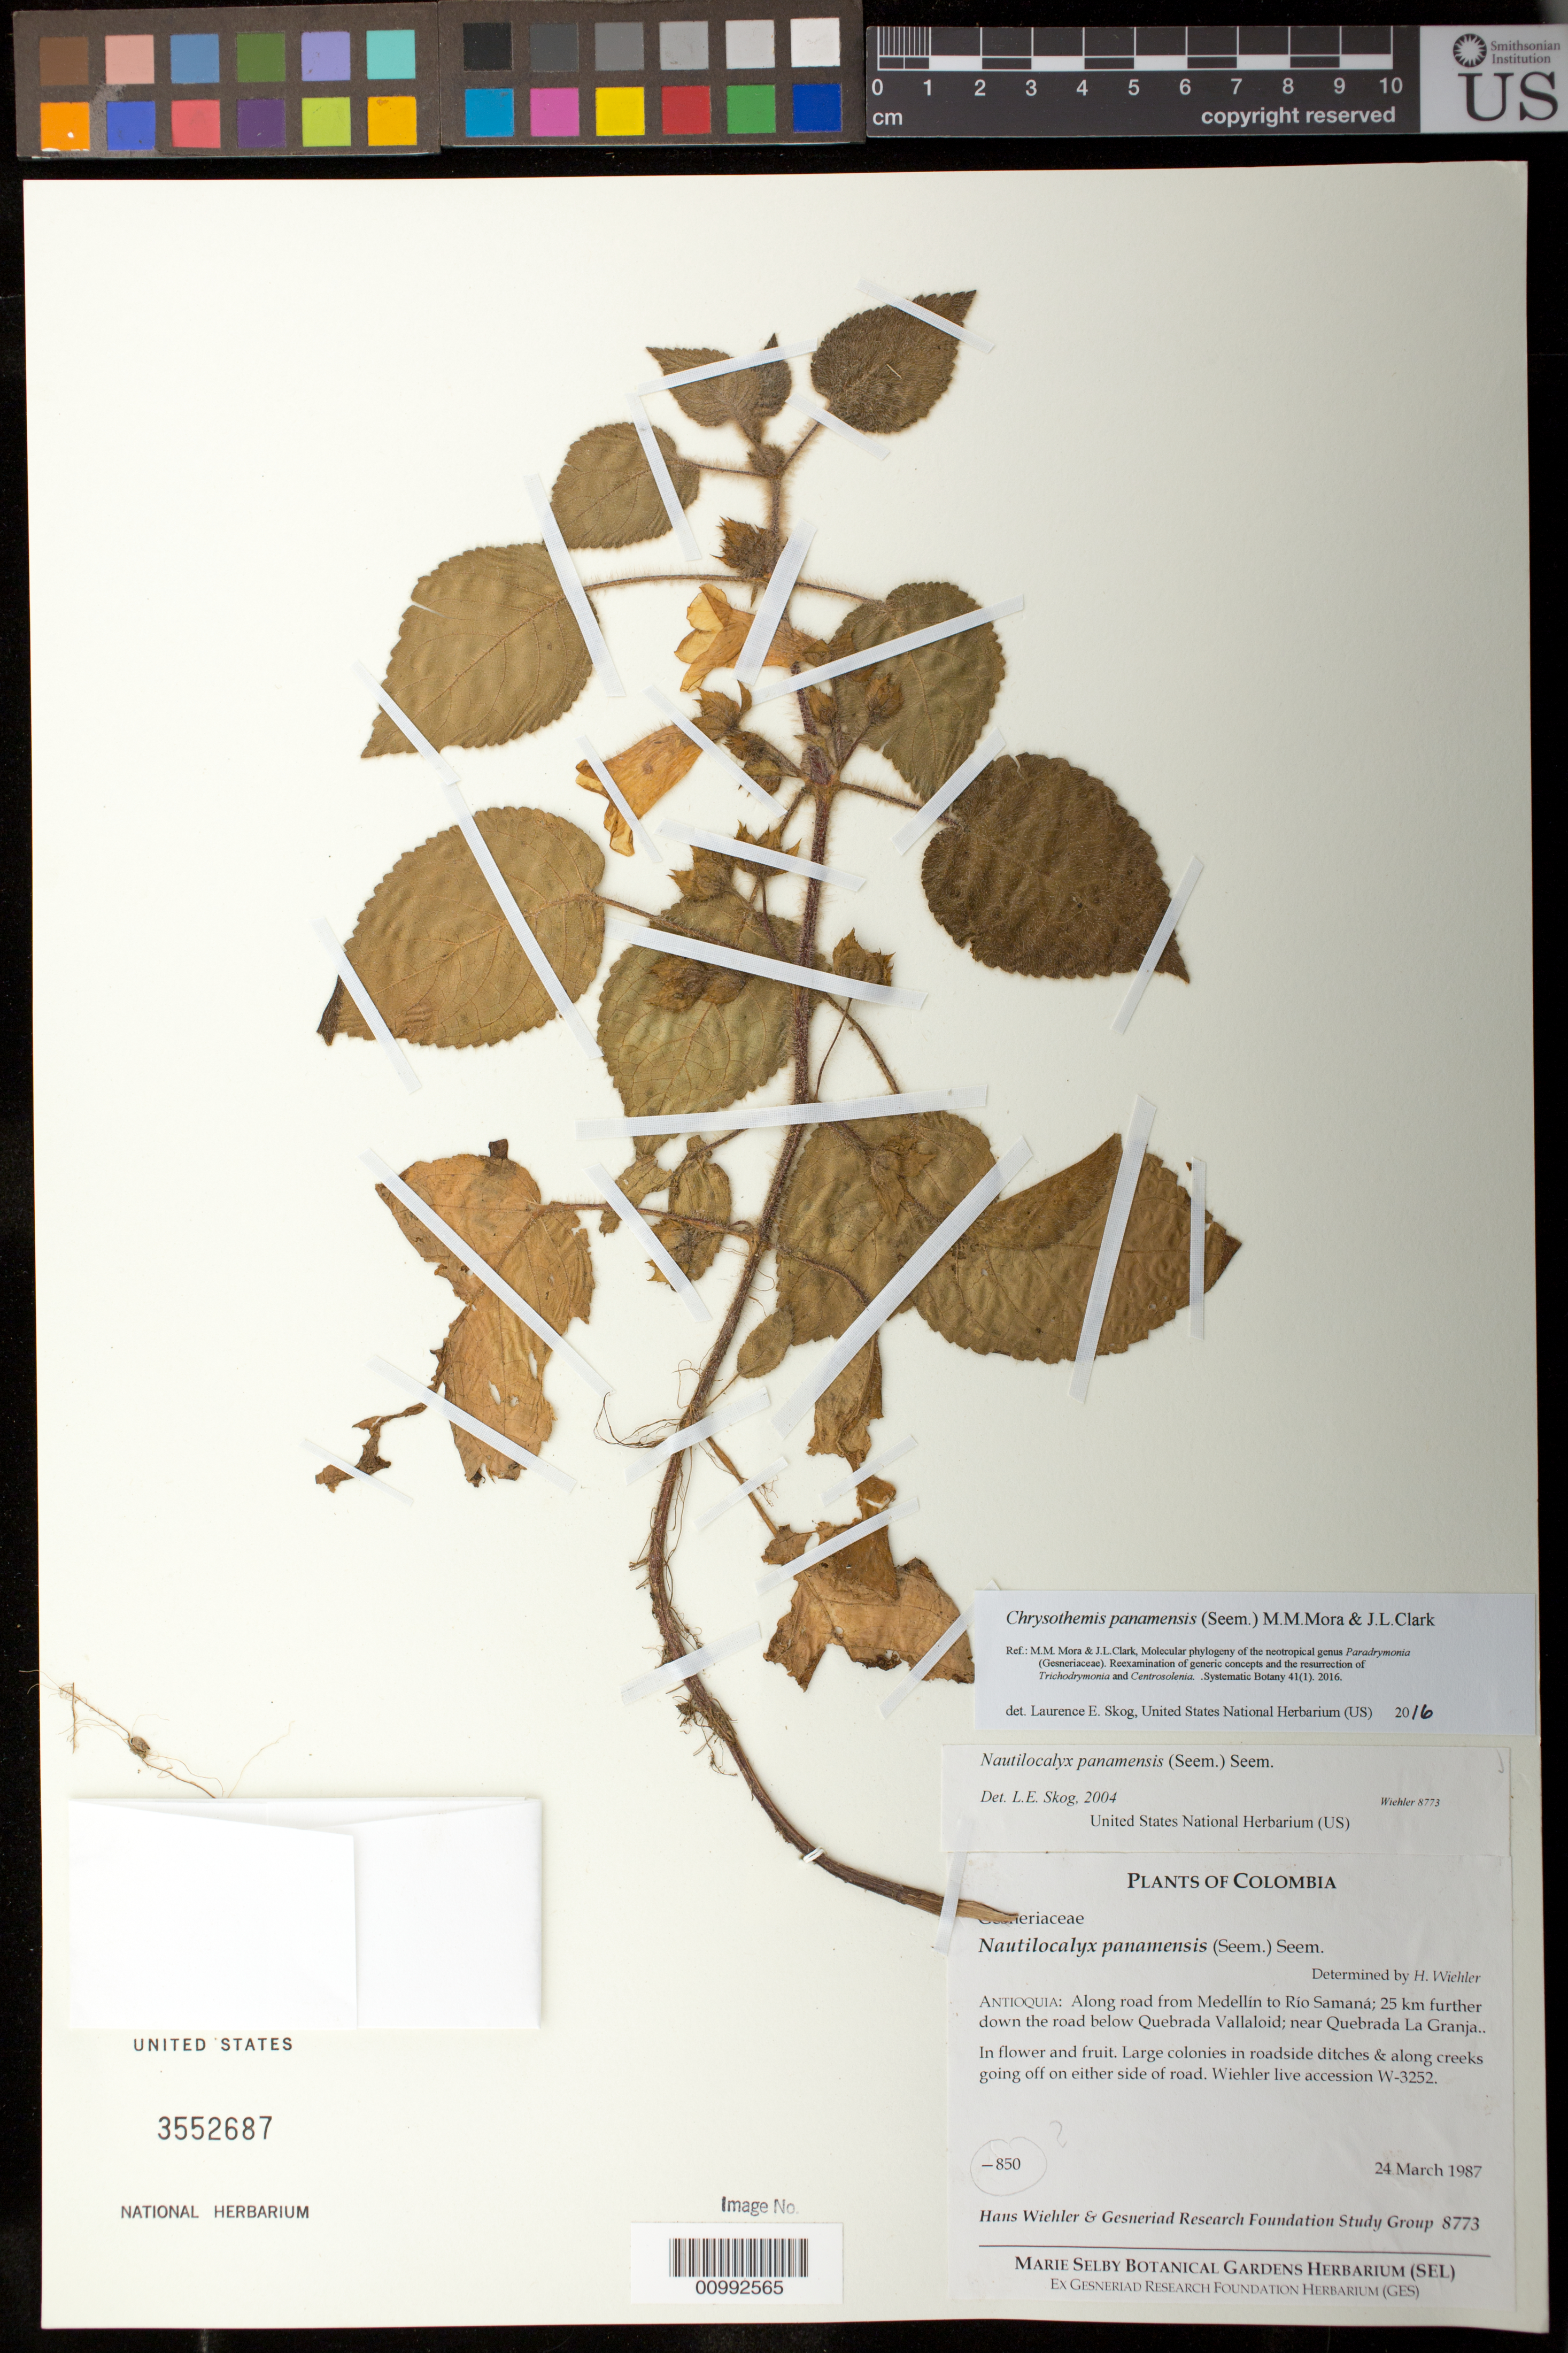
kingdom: Plantae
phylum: Tracheophyta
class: Magnoliopsida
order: Lamiales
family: Gesneriaceae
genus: Chrysothemis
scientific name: Chrysothemis panamensis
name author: (Seem.) M.M. Mora & J.L. Clark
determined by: Skog, Laurence E.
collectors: H. J. Wiehler & GRF Study Group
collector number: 8773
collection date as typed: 24 Mar 1987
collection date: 1987-03-24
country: Colombia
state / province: Antioquia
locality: Antioquia: along road from Medellin to Río Samaná; 25 km further down the road below Quebrada Vallaloid; near Quebrada La Granja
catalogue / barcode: US 3552687